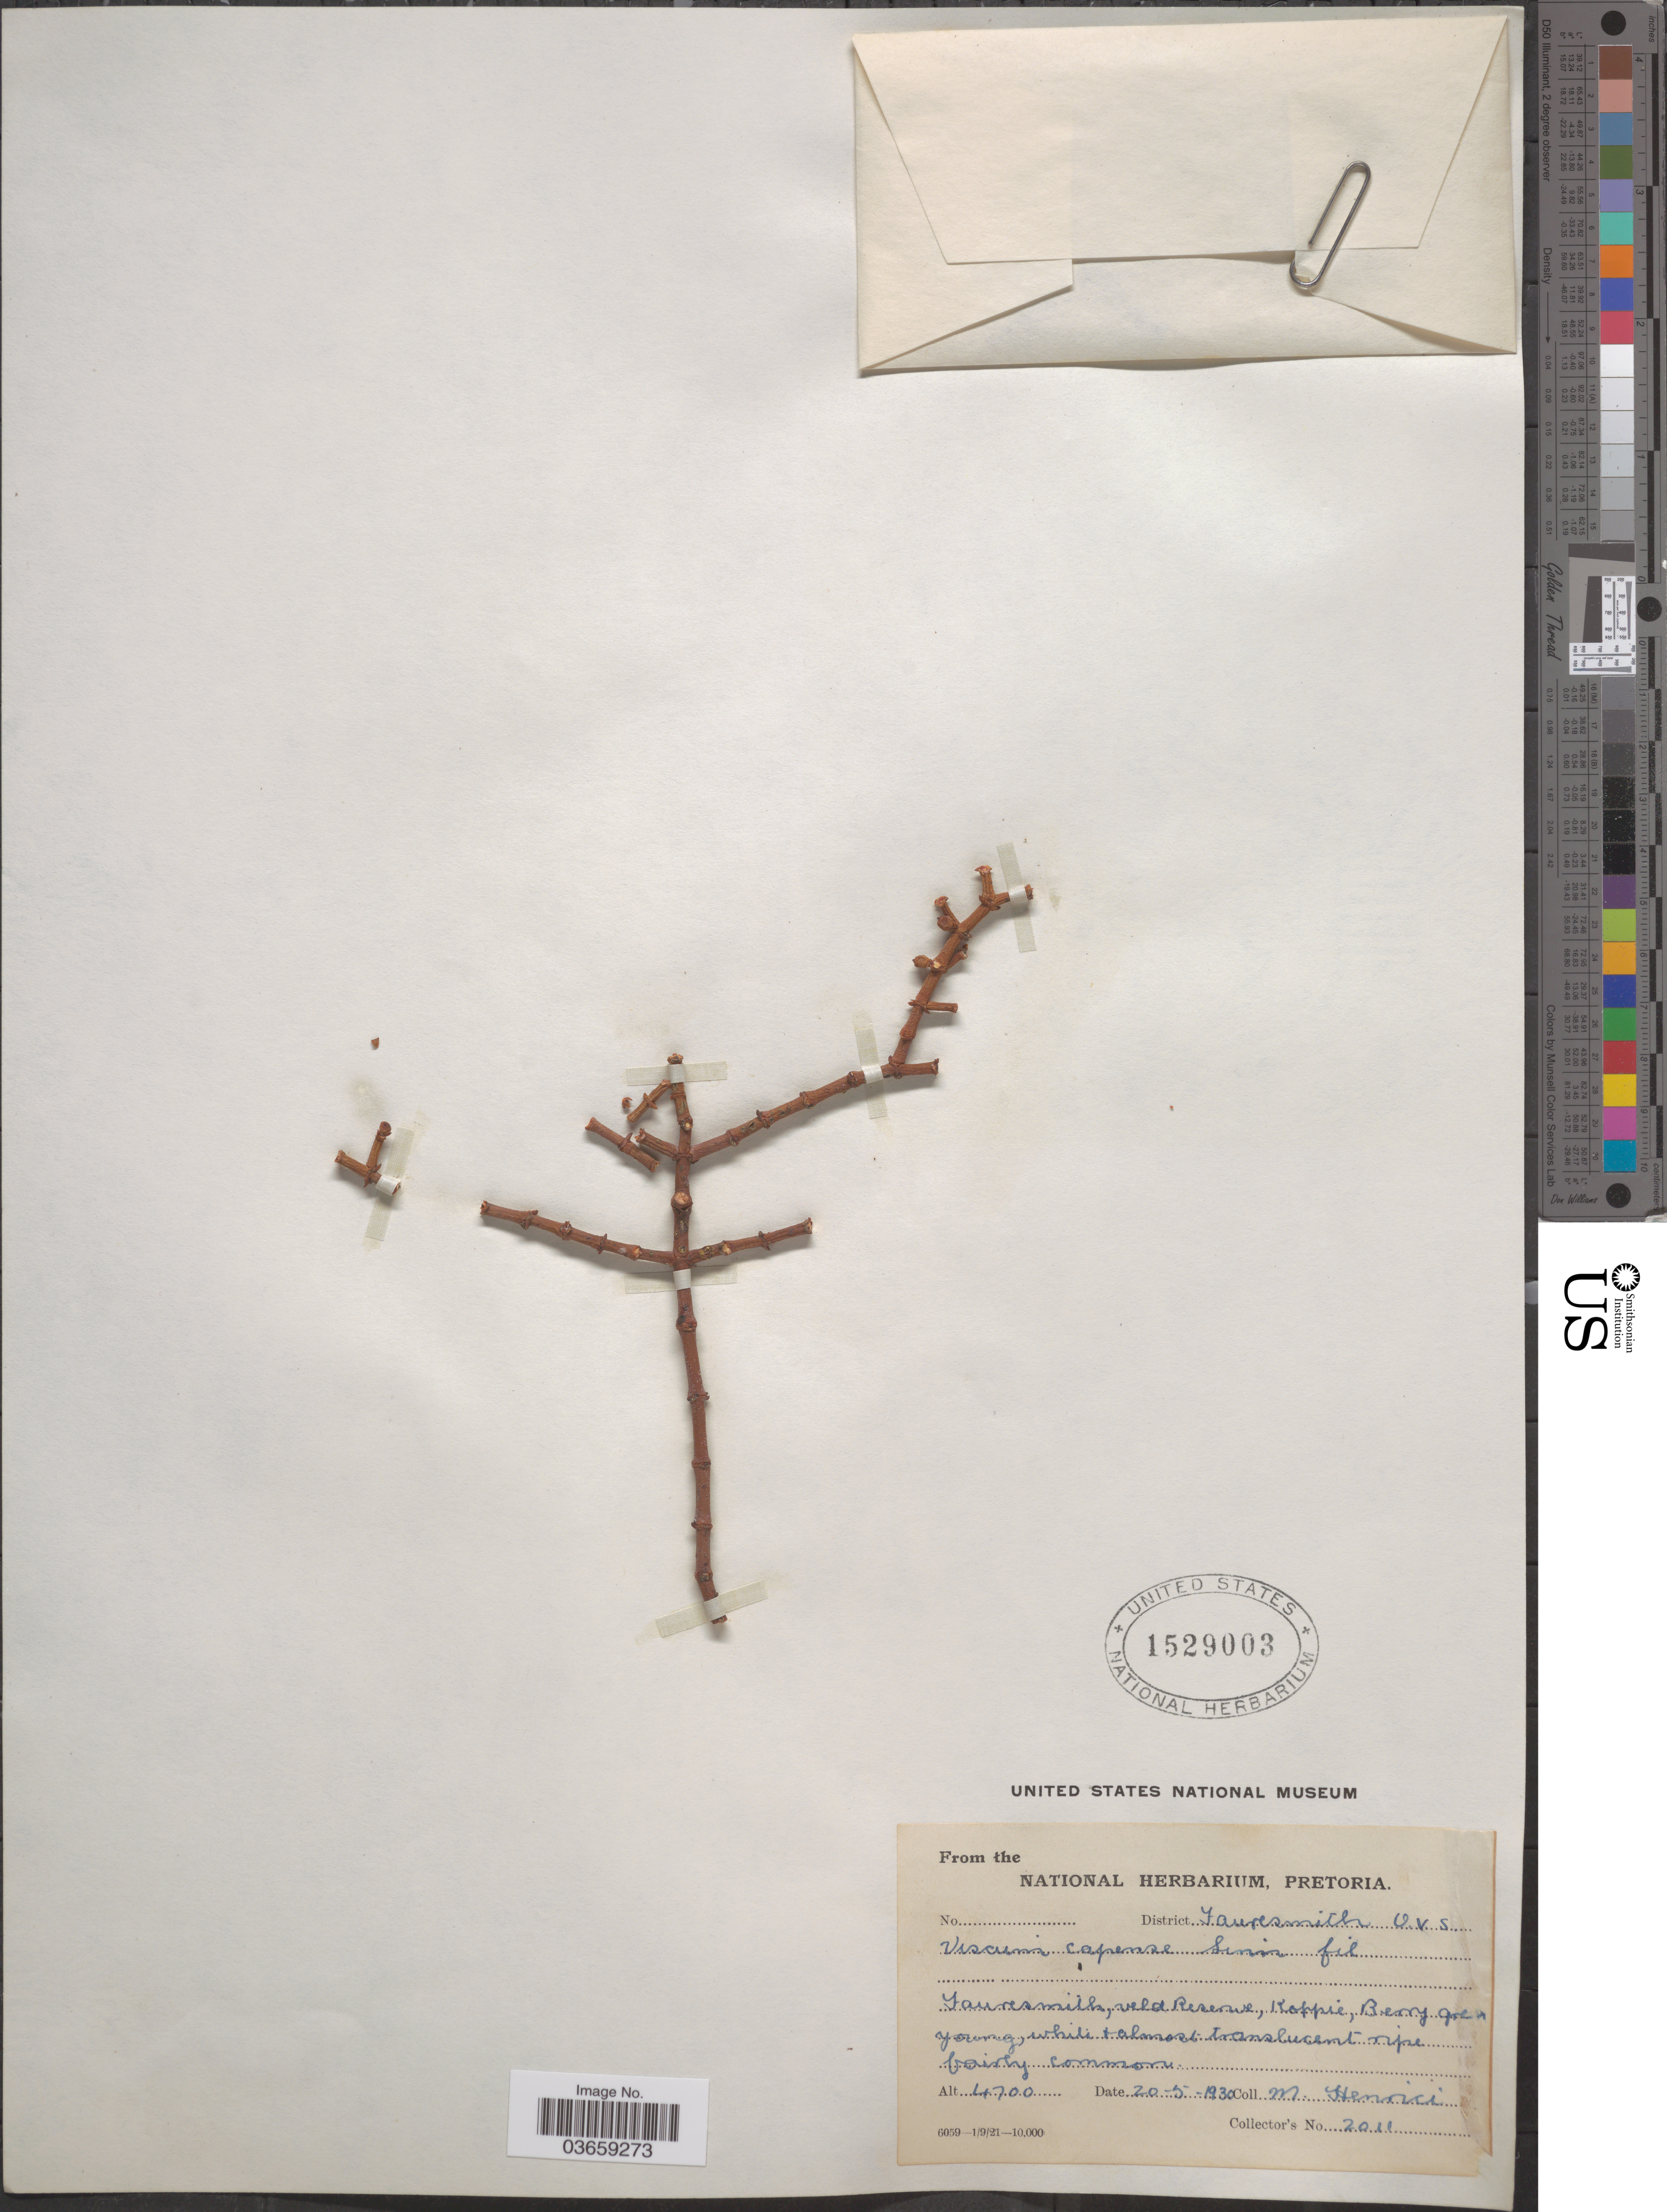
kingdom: Plantae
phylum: Tracheophyta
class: Magnoliopsida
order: Santalales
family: Viscaceae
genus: Viscum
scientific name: Viscum capense sensu Llanos non L.f.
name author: Llanos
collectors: M. Henrici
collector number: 2011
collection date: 1930-05-20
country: South Africa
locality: District Fauresmith O. V. S. Fauresmith, veld Reserve, Koppie.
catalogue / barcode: US 1529003